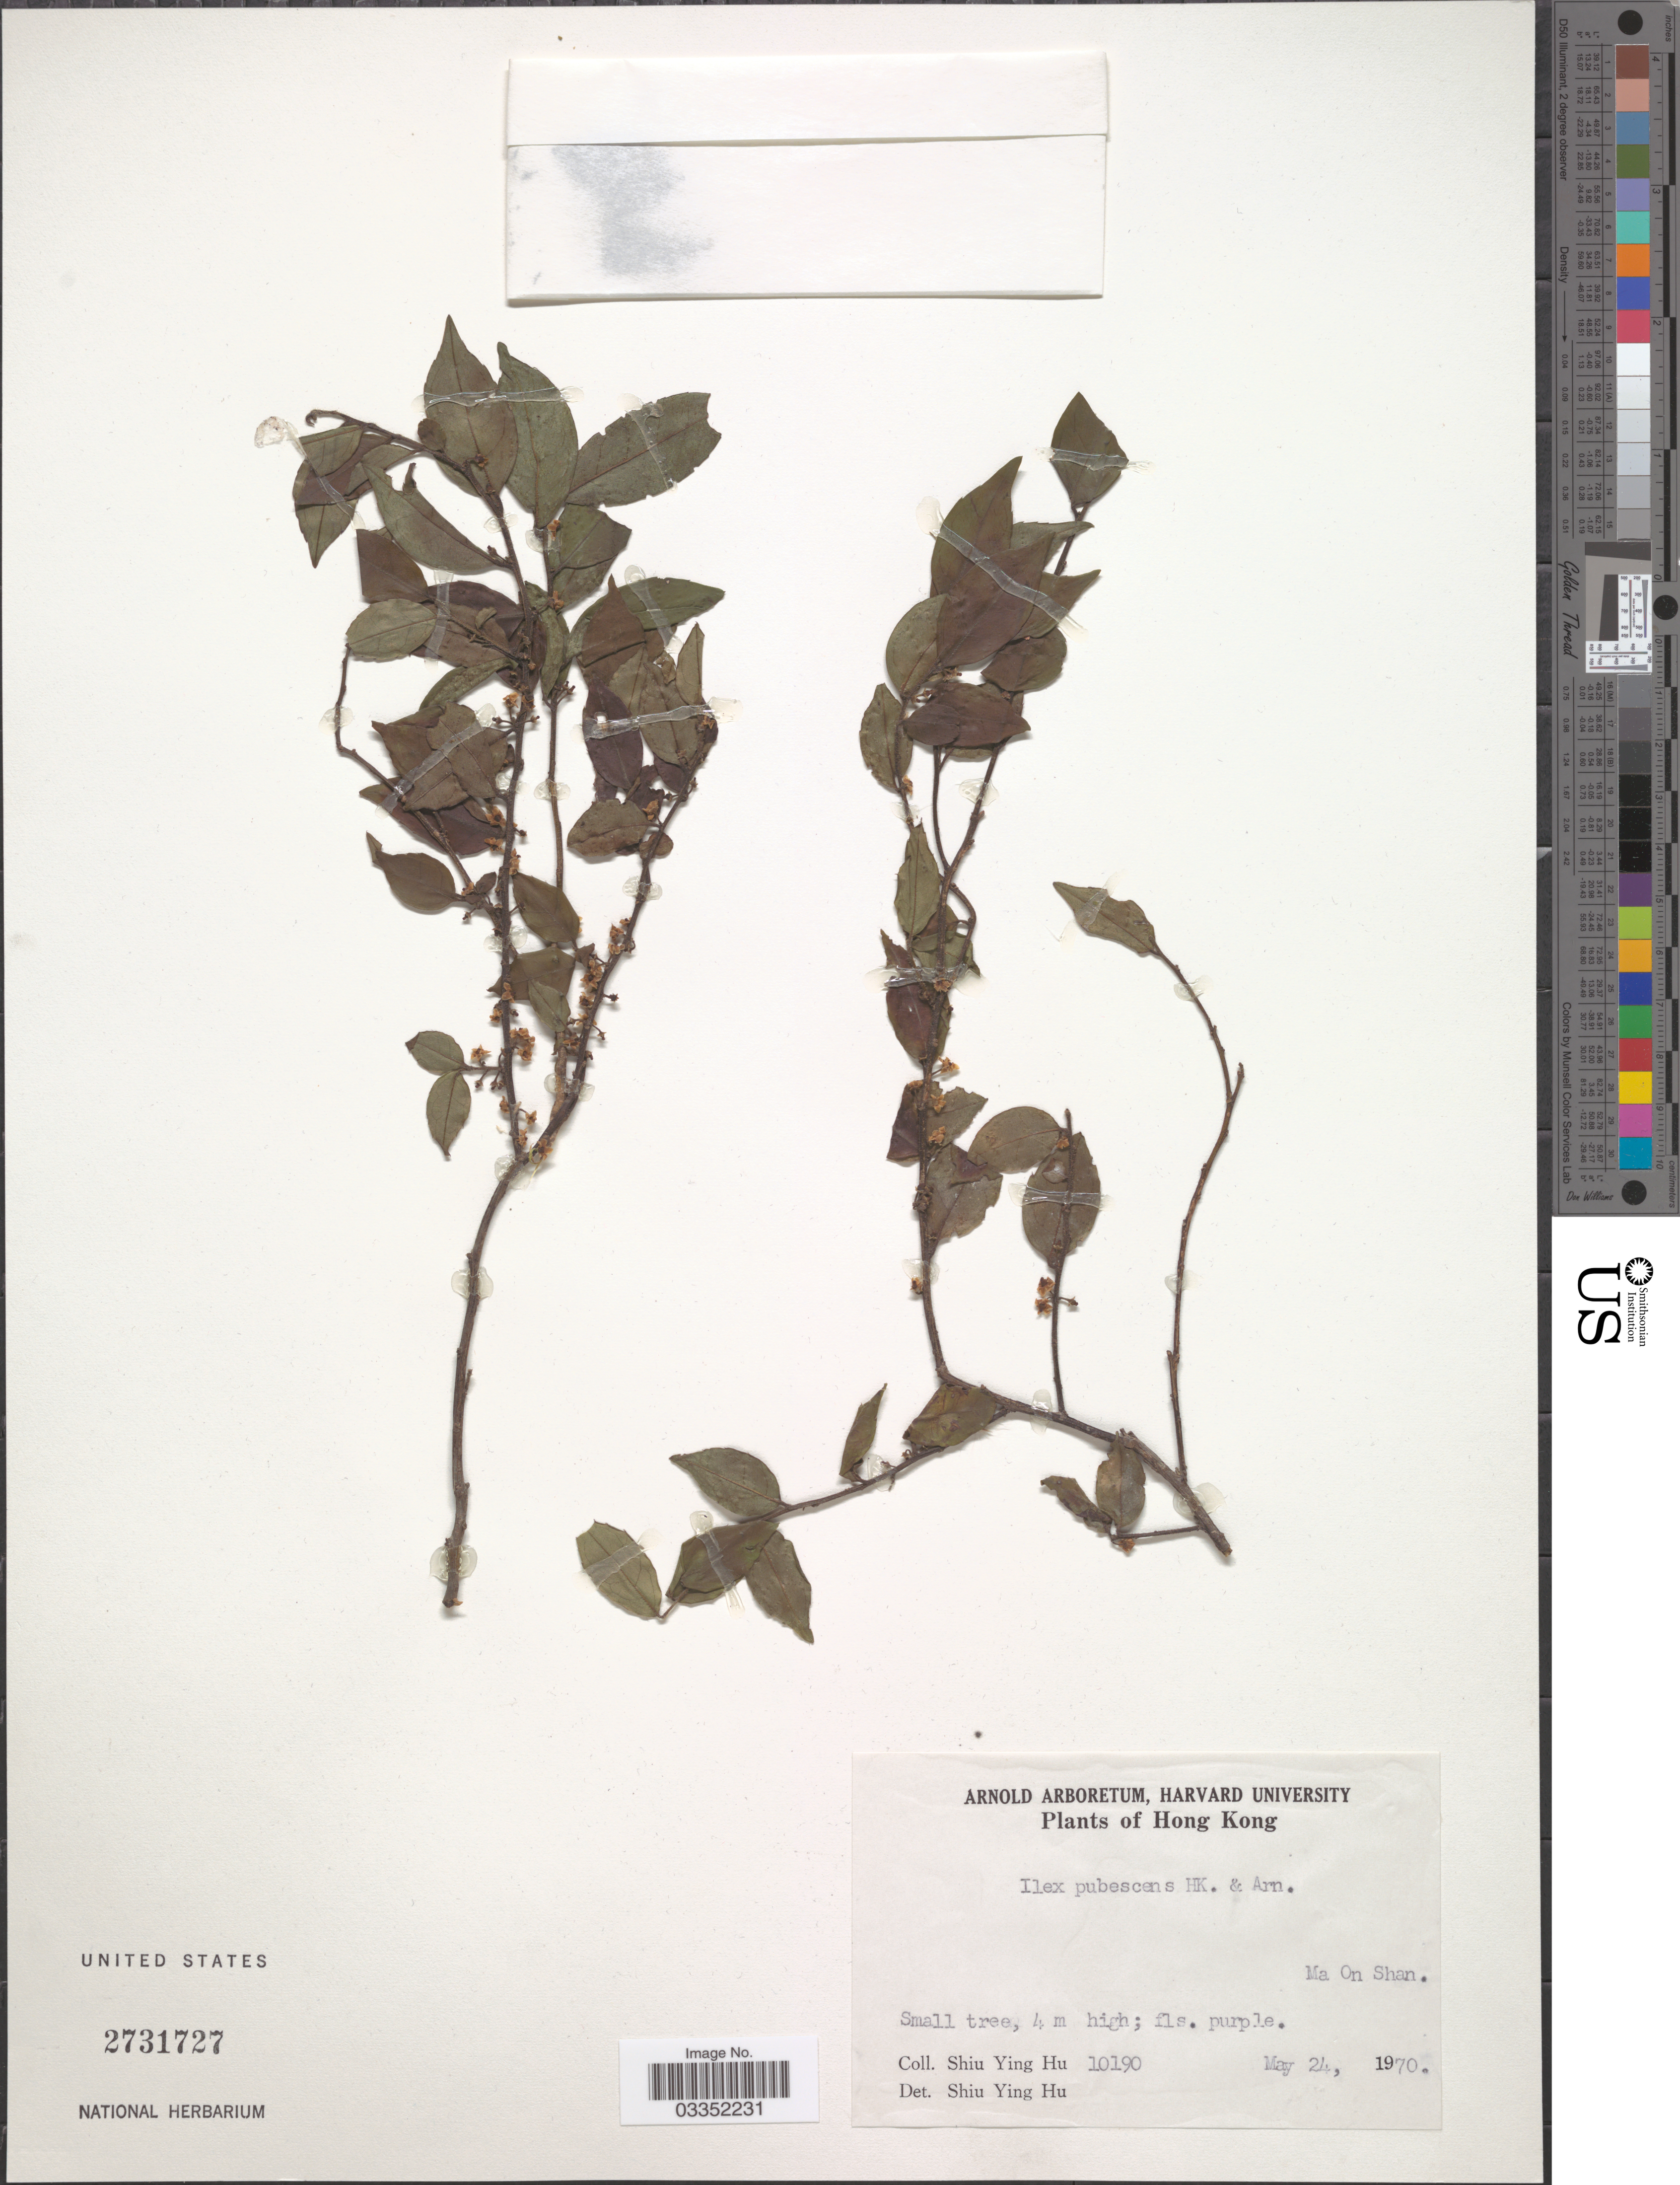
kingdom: Plantae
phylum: Tracheophyta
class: Magnoliopsida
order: Aquifoliales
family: Aquifoliaceae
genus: Ilex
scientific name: Ilex pubescens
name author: Hook. & Arn.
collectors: S. Y. Hu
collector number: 10190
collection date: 1970-05-24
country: China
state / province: Hong Kong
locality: Ma On Shan.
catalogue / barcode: US 2731727